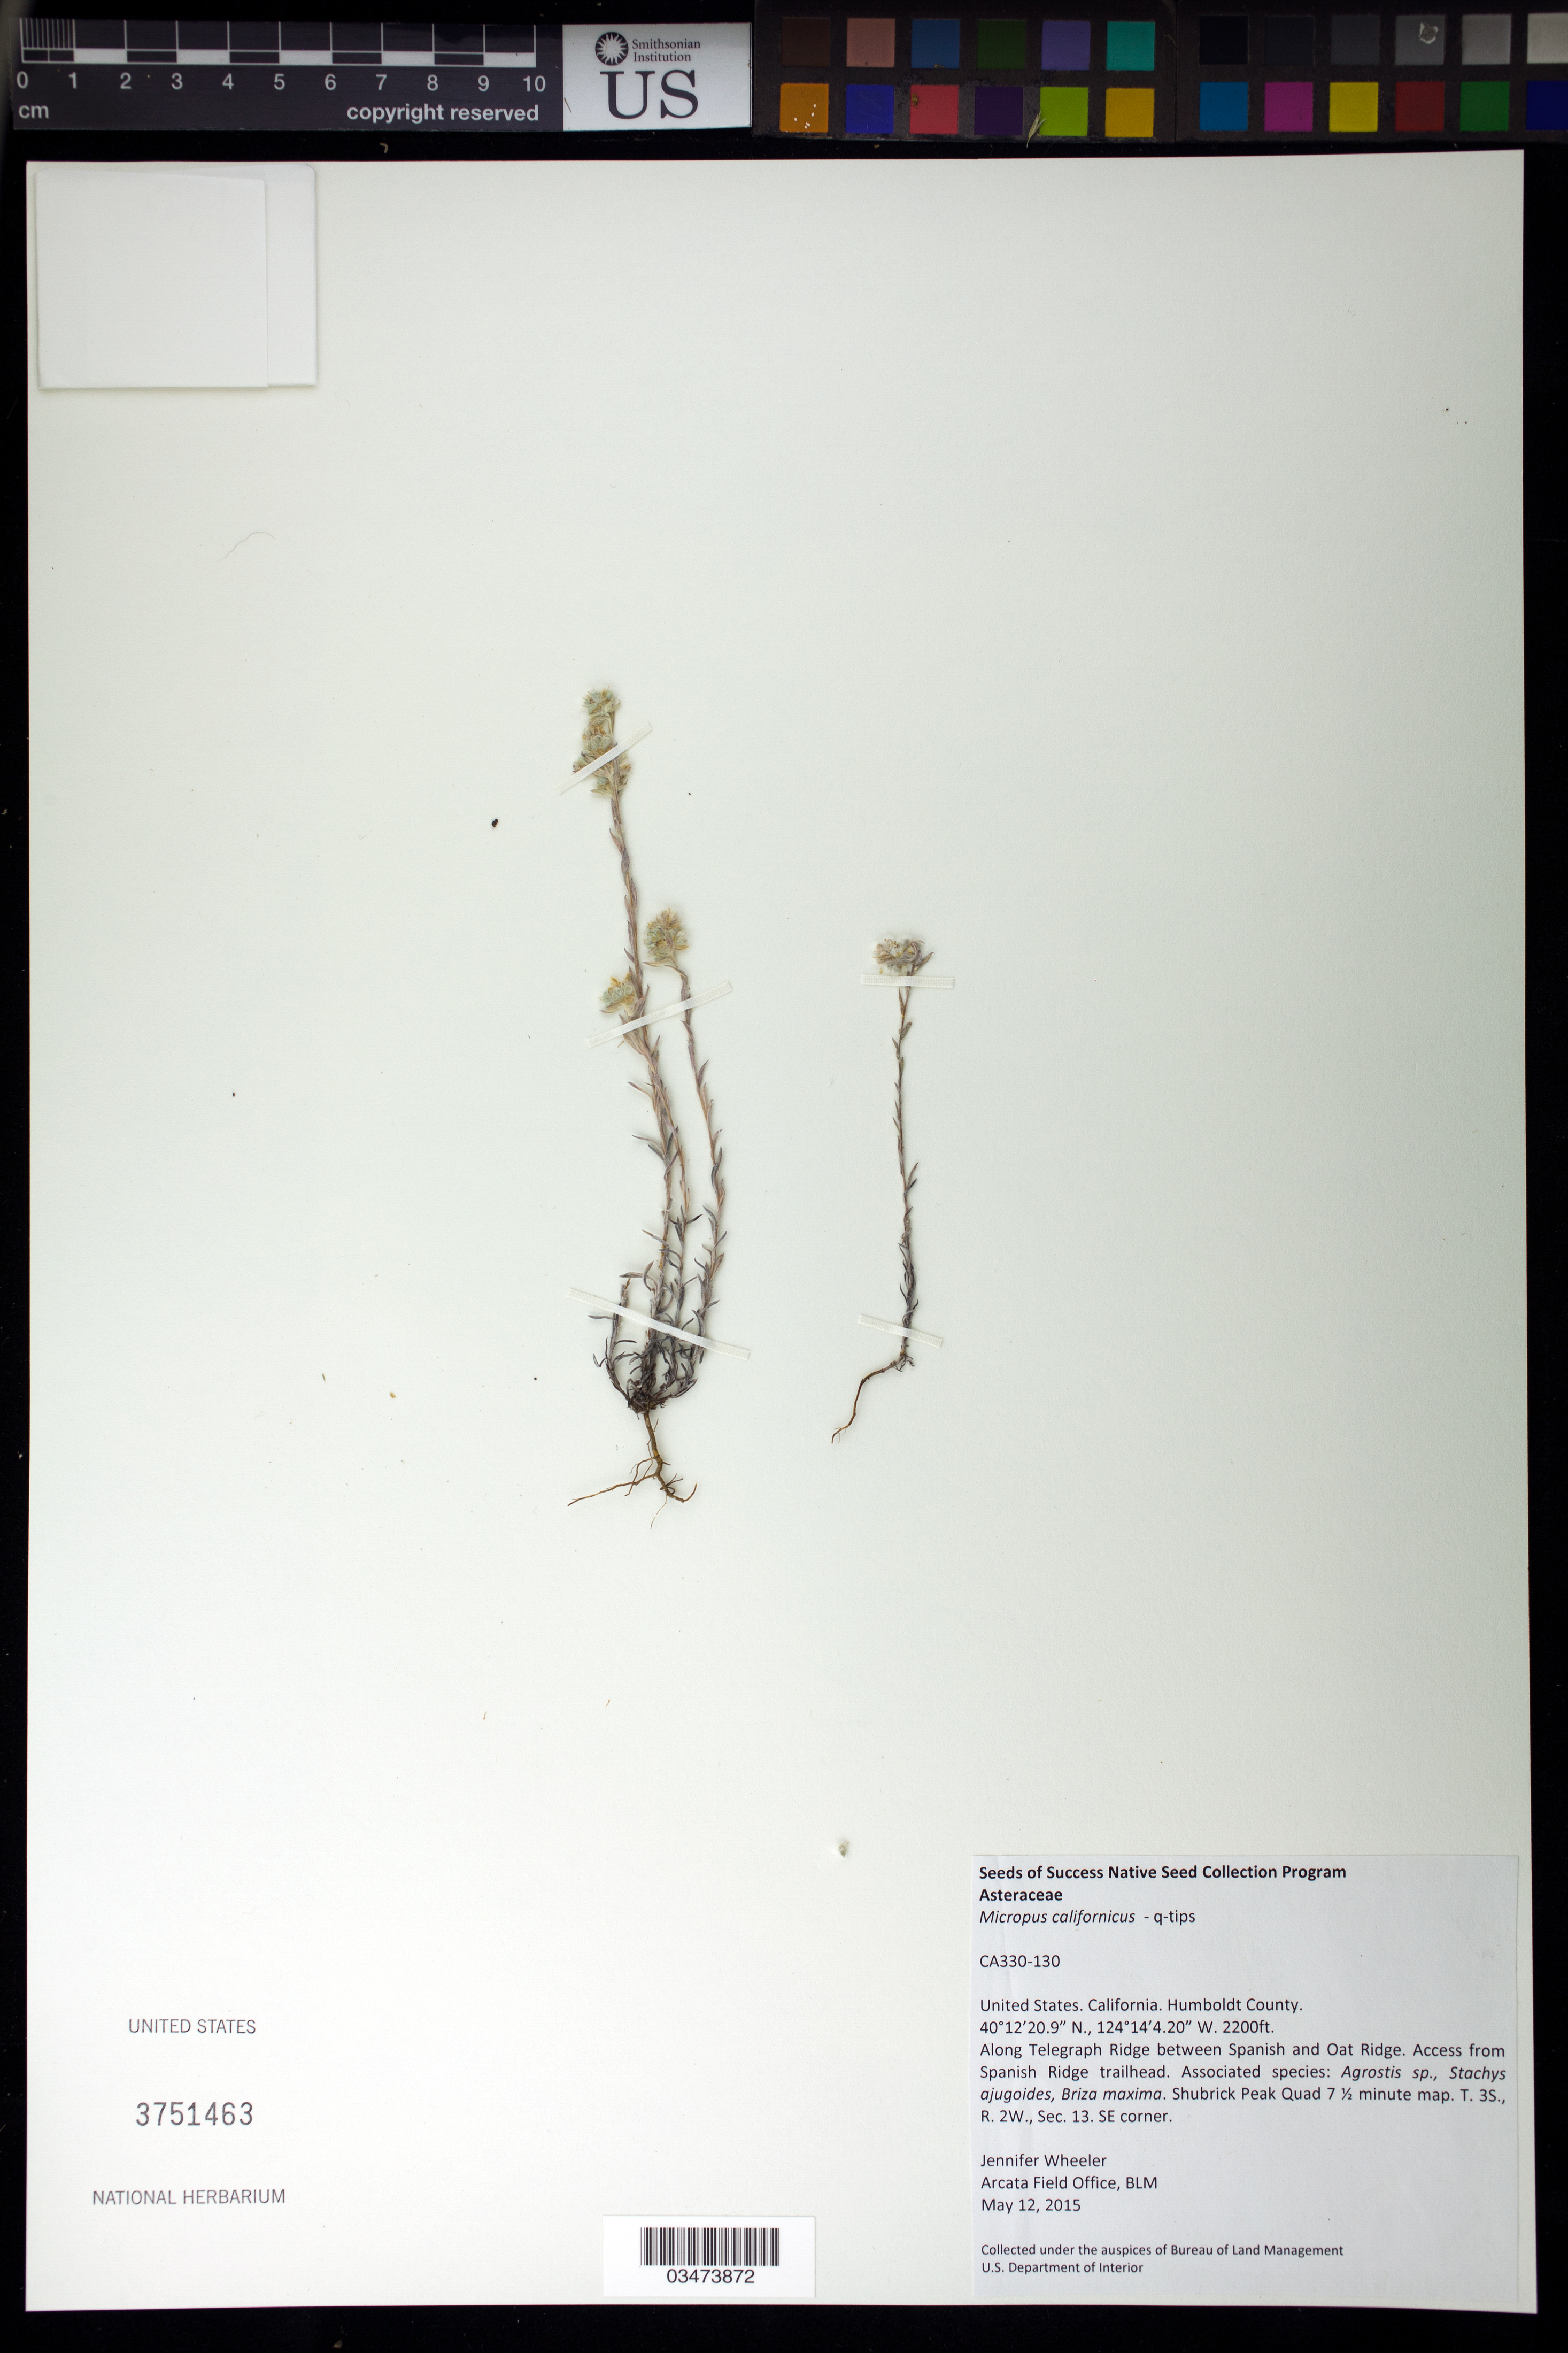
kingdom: Plantae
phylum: Tracheophyta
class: Magnoliopsida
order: Asterales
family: Asteraceae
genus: Micropus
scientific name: Micropus californicus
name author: Fisch. & C.A. Mey.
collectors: J. Wheeler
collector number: CA330-130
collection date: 2015-05-12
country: United States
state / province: California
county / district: Humboldt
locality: Along Telegraph Ridge between Spanish and Oat Ridge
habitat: Associated species: Agrostis sp.,Stachys ajugoides, Briza maxima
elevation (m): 671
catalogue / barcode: US 3751463